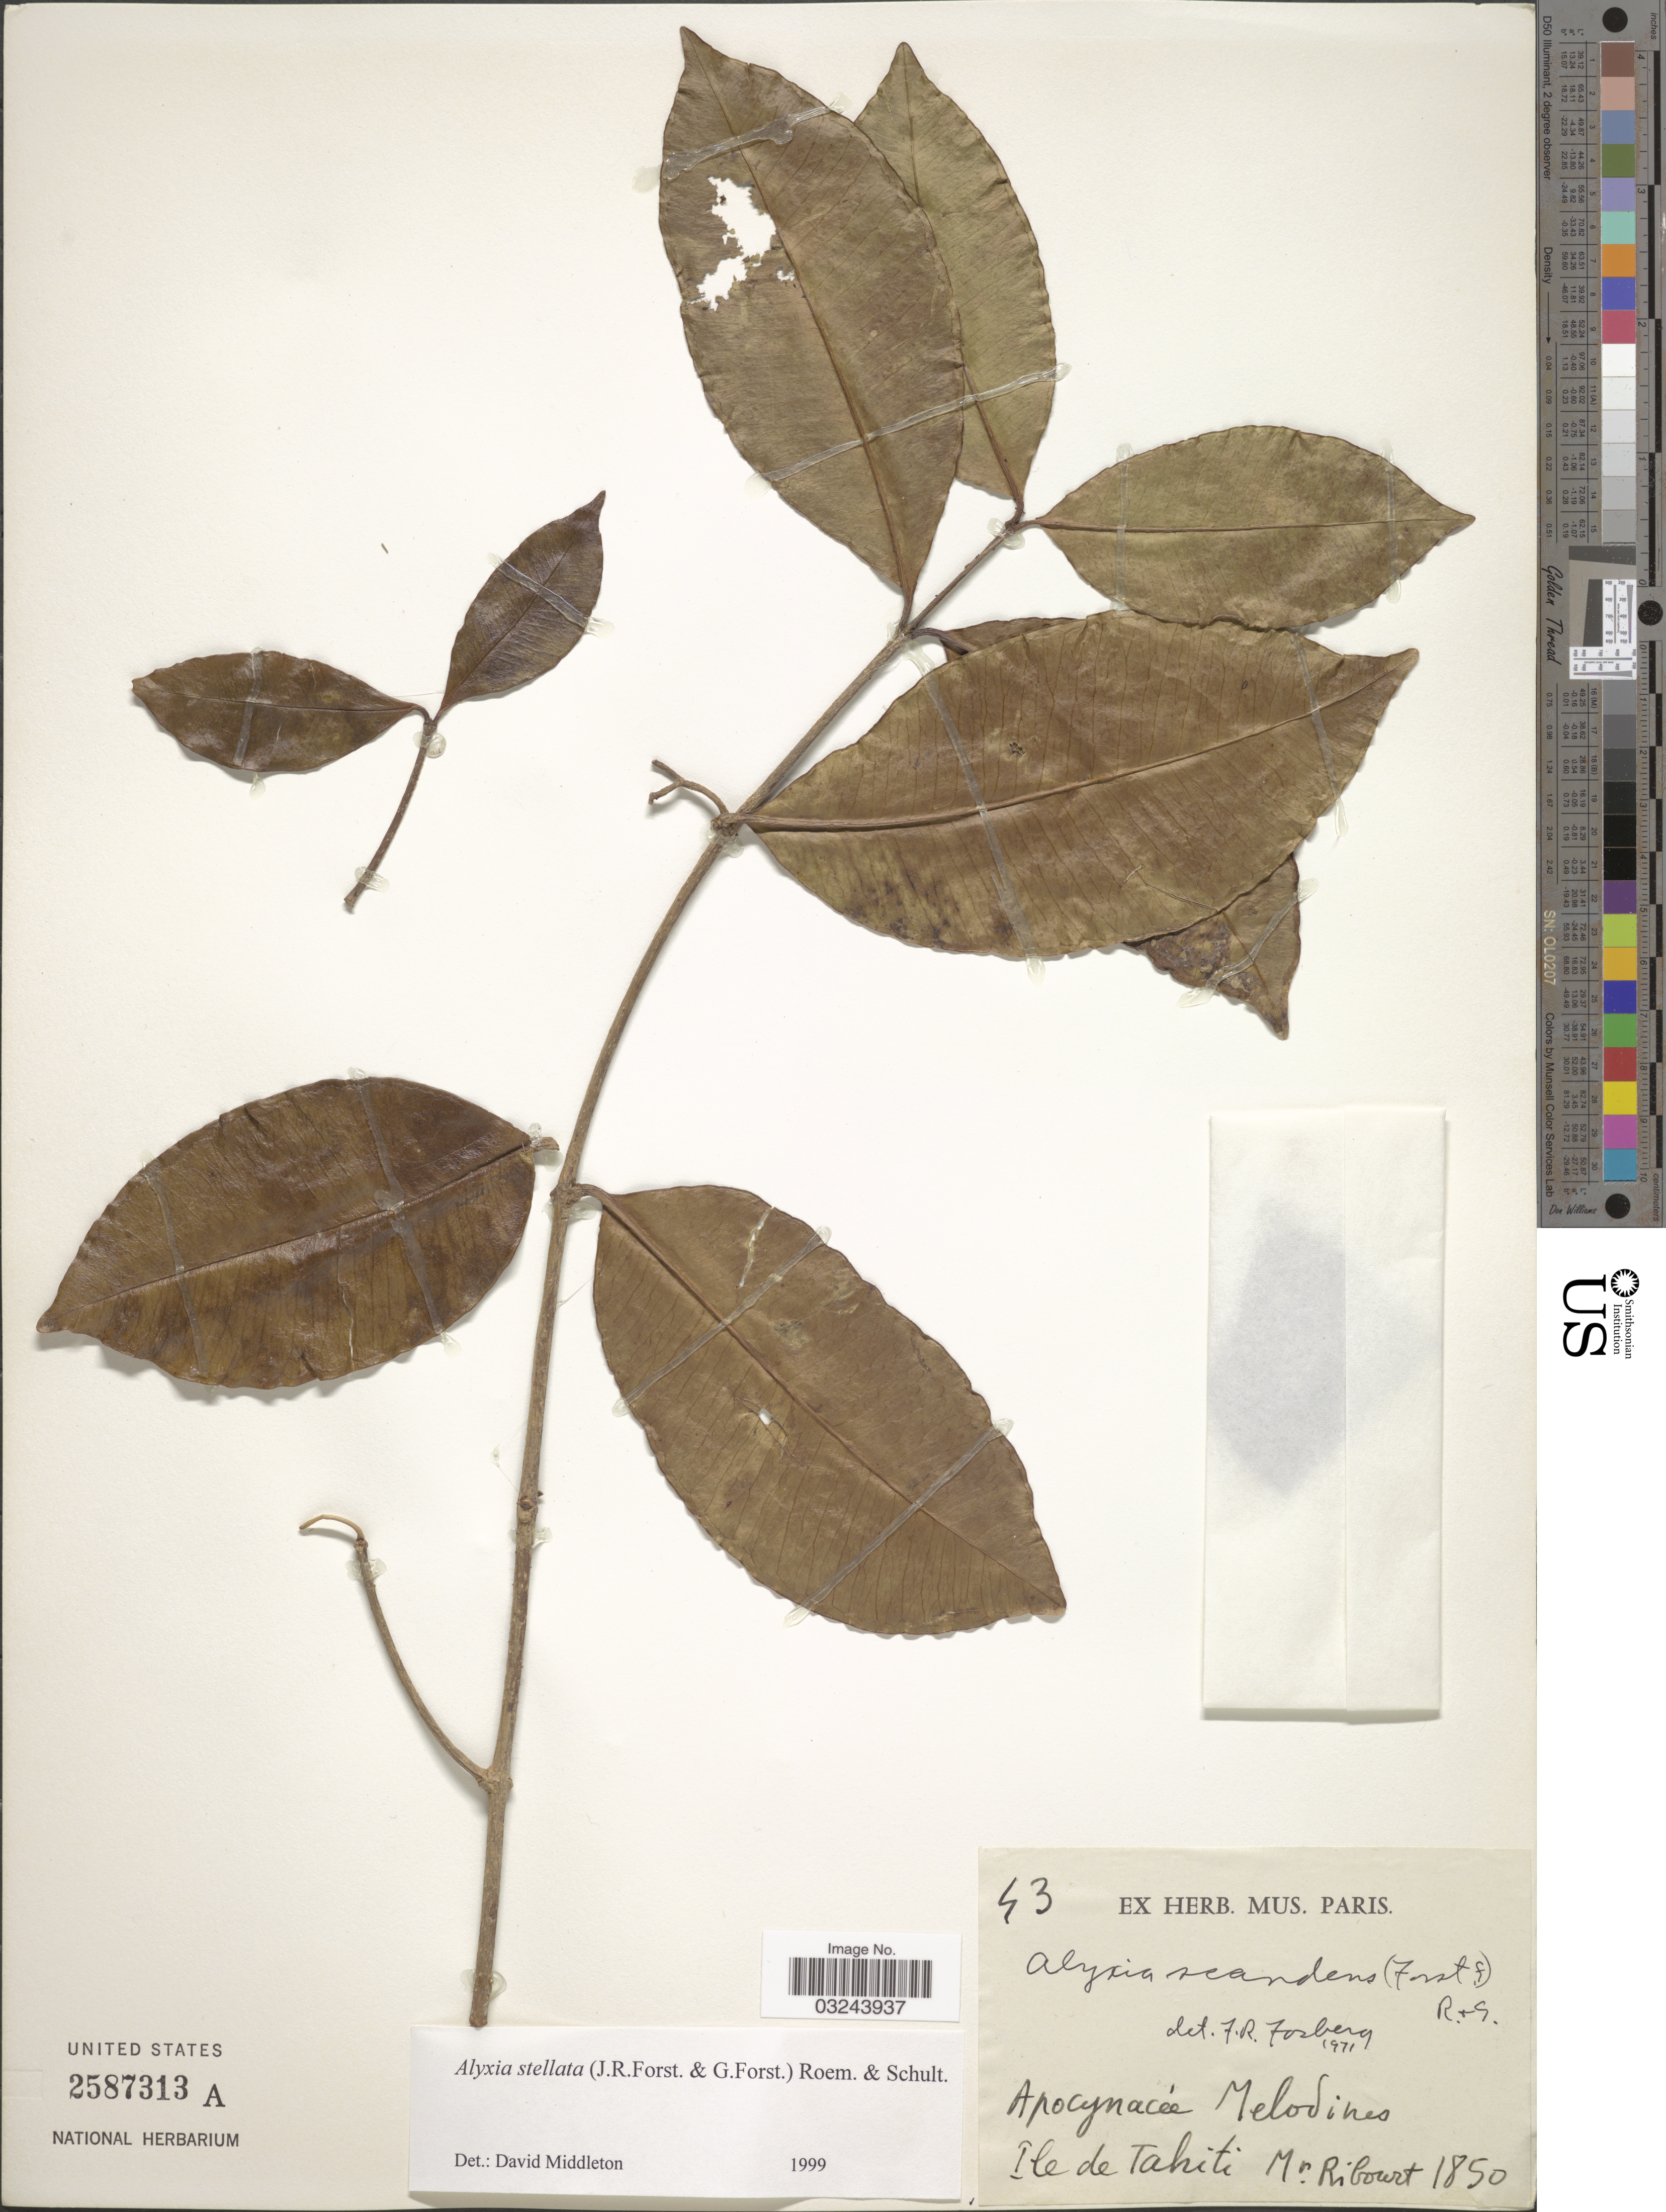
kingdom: Plantae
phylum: Tracheophyta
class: Magnoliopsida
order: Gentianales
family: Apocynaceae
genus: Alyxia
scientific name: Alyxia stellata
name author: (J.R. Forst. & G. Forst.) Roem. & Schult.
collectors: M. Ribourt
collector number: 43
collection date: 1850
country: French Polynesia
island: Tahiti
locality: Ile de Tahiti.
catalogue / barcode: US 2587313A